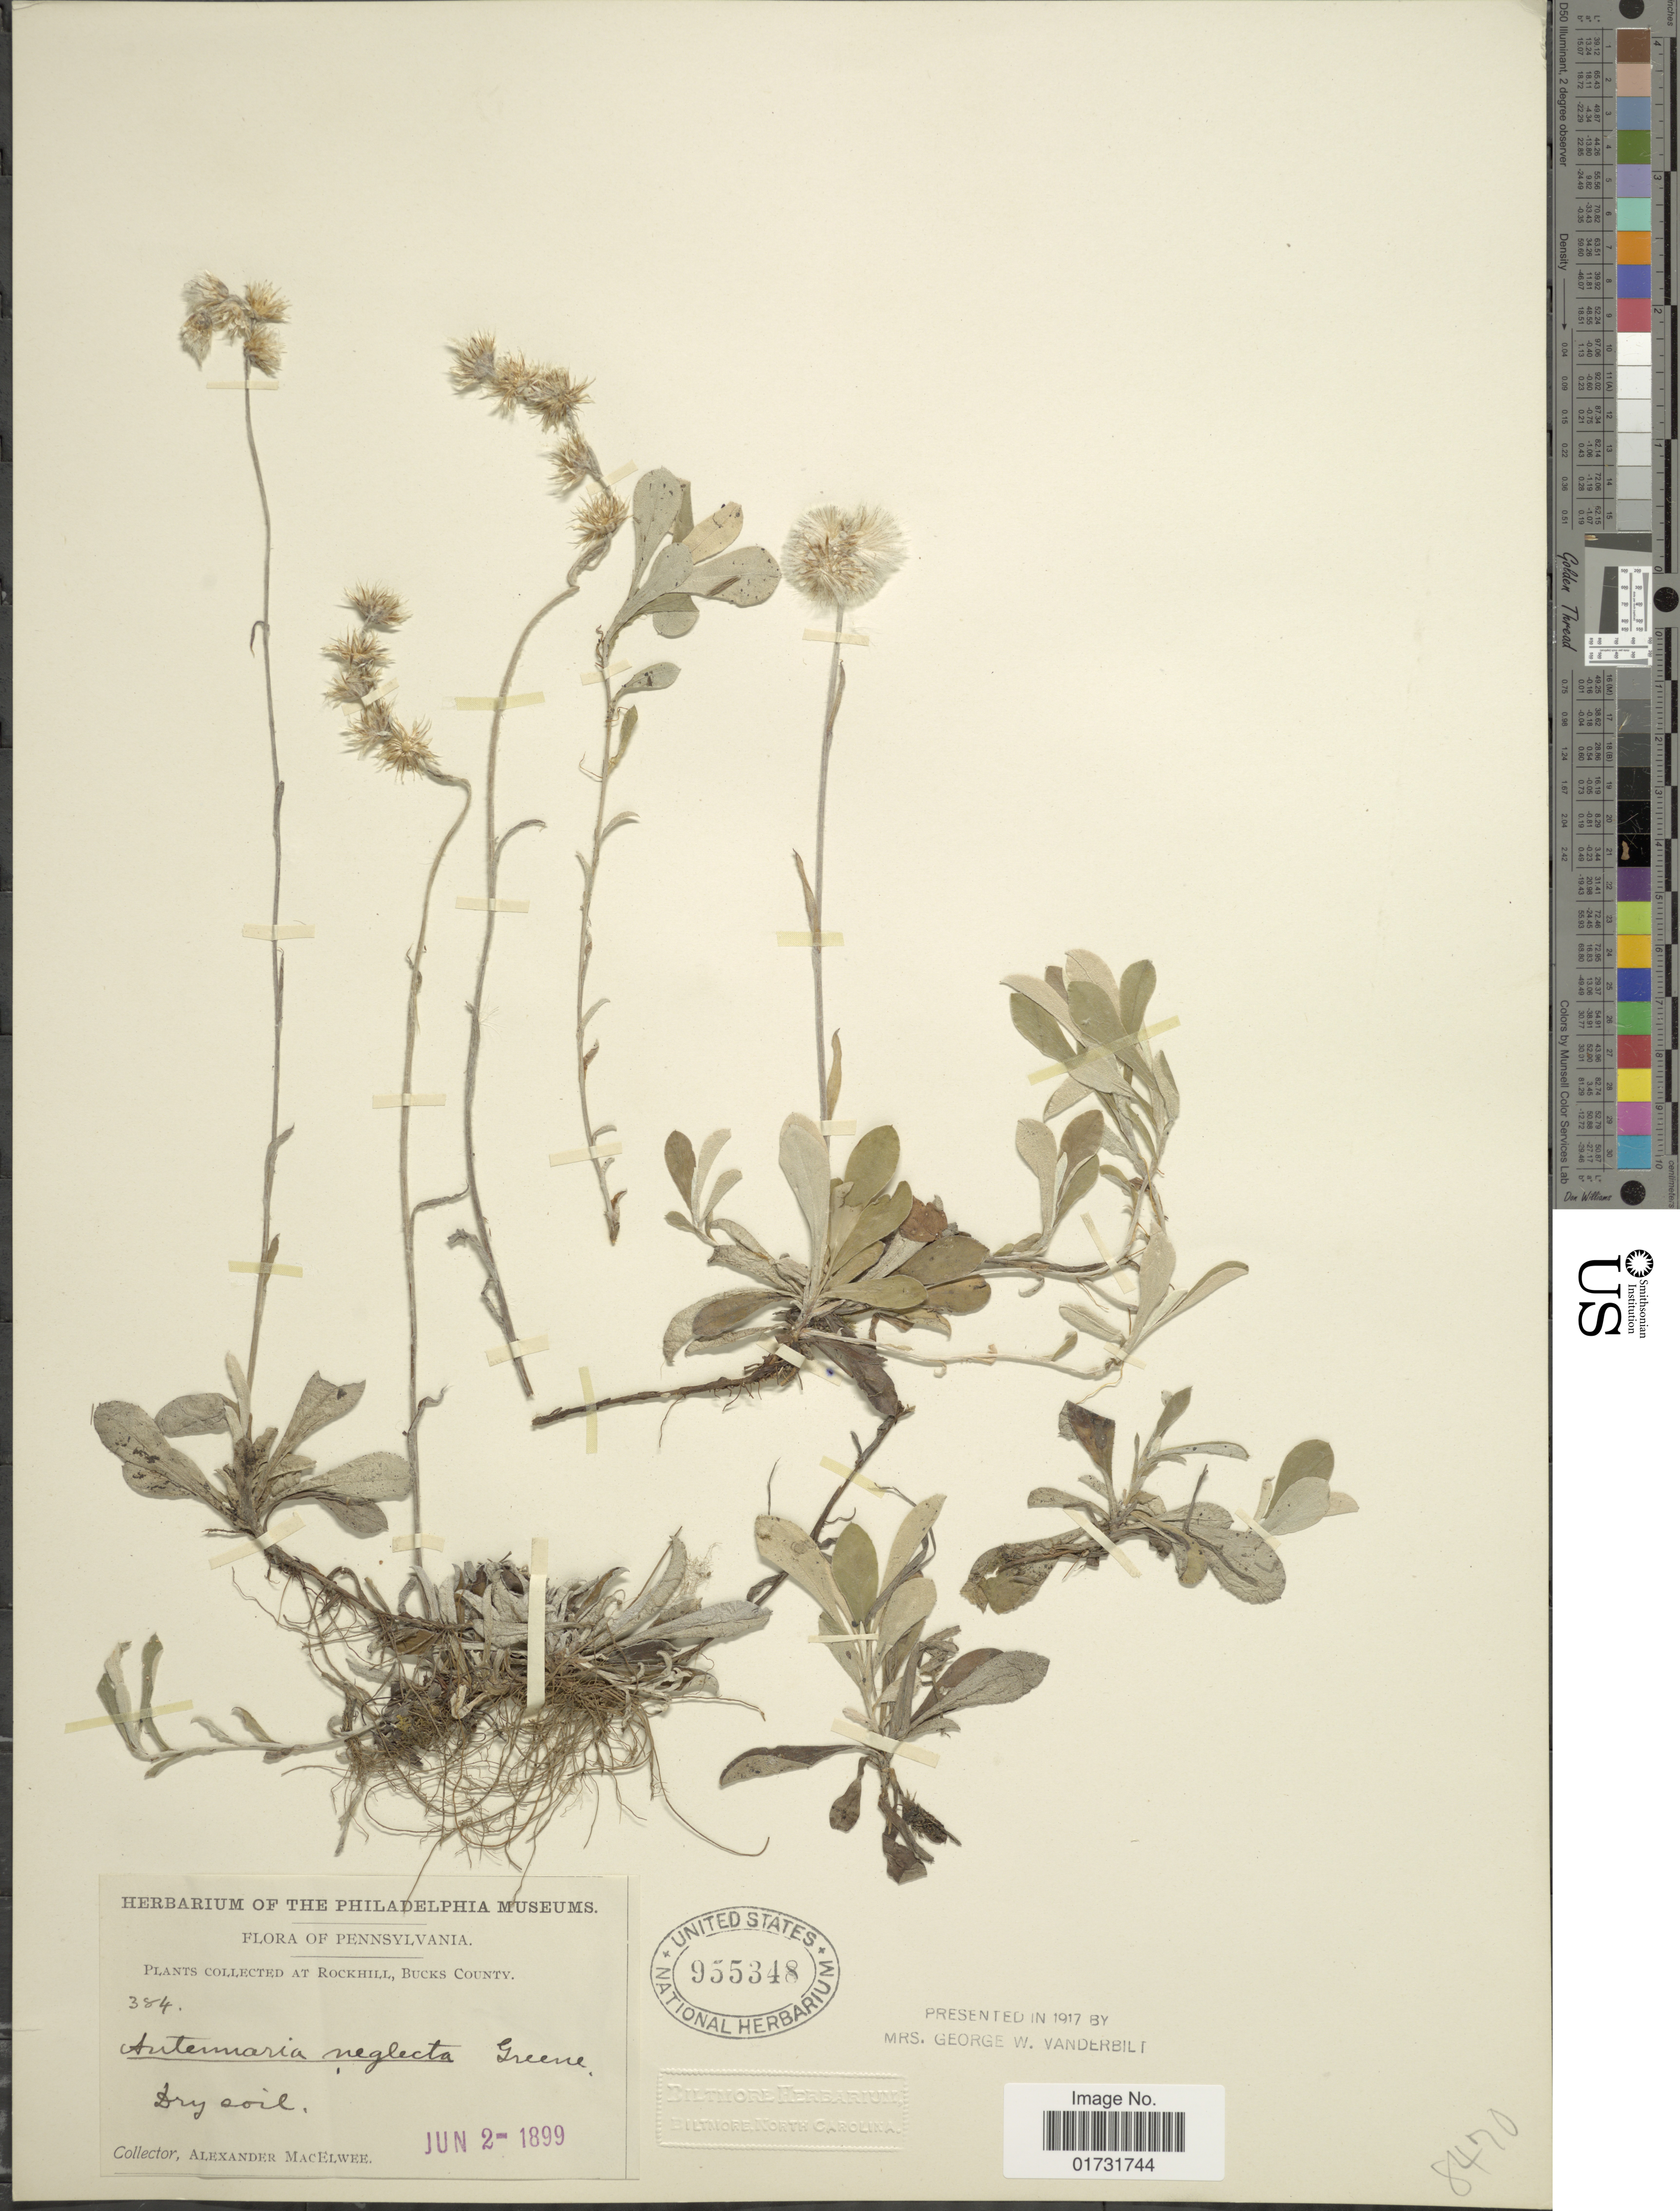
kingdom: Plantae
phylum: Tracheophyta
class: Magnoliopsida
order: Asterales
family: Asteraceae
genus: Antennaria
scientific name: Antennaria neglecta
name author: Greene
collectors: A. MacElwee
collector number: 384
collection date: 1899-06-02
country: United States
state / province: Pennsylvania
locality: Rockhill, Bucks County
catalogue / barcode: US 955348